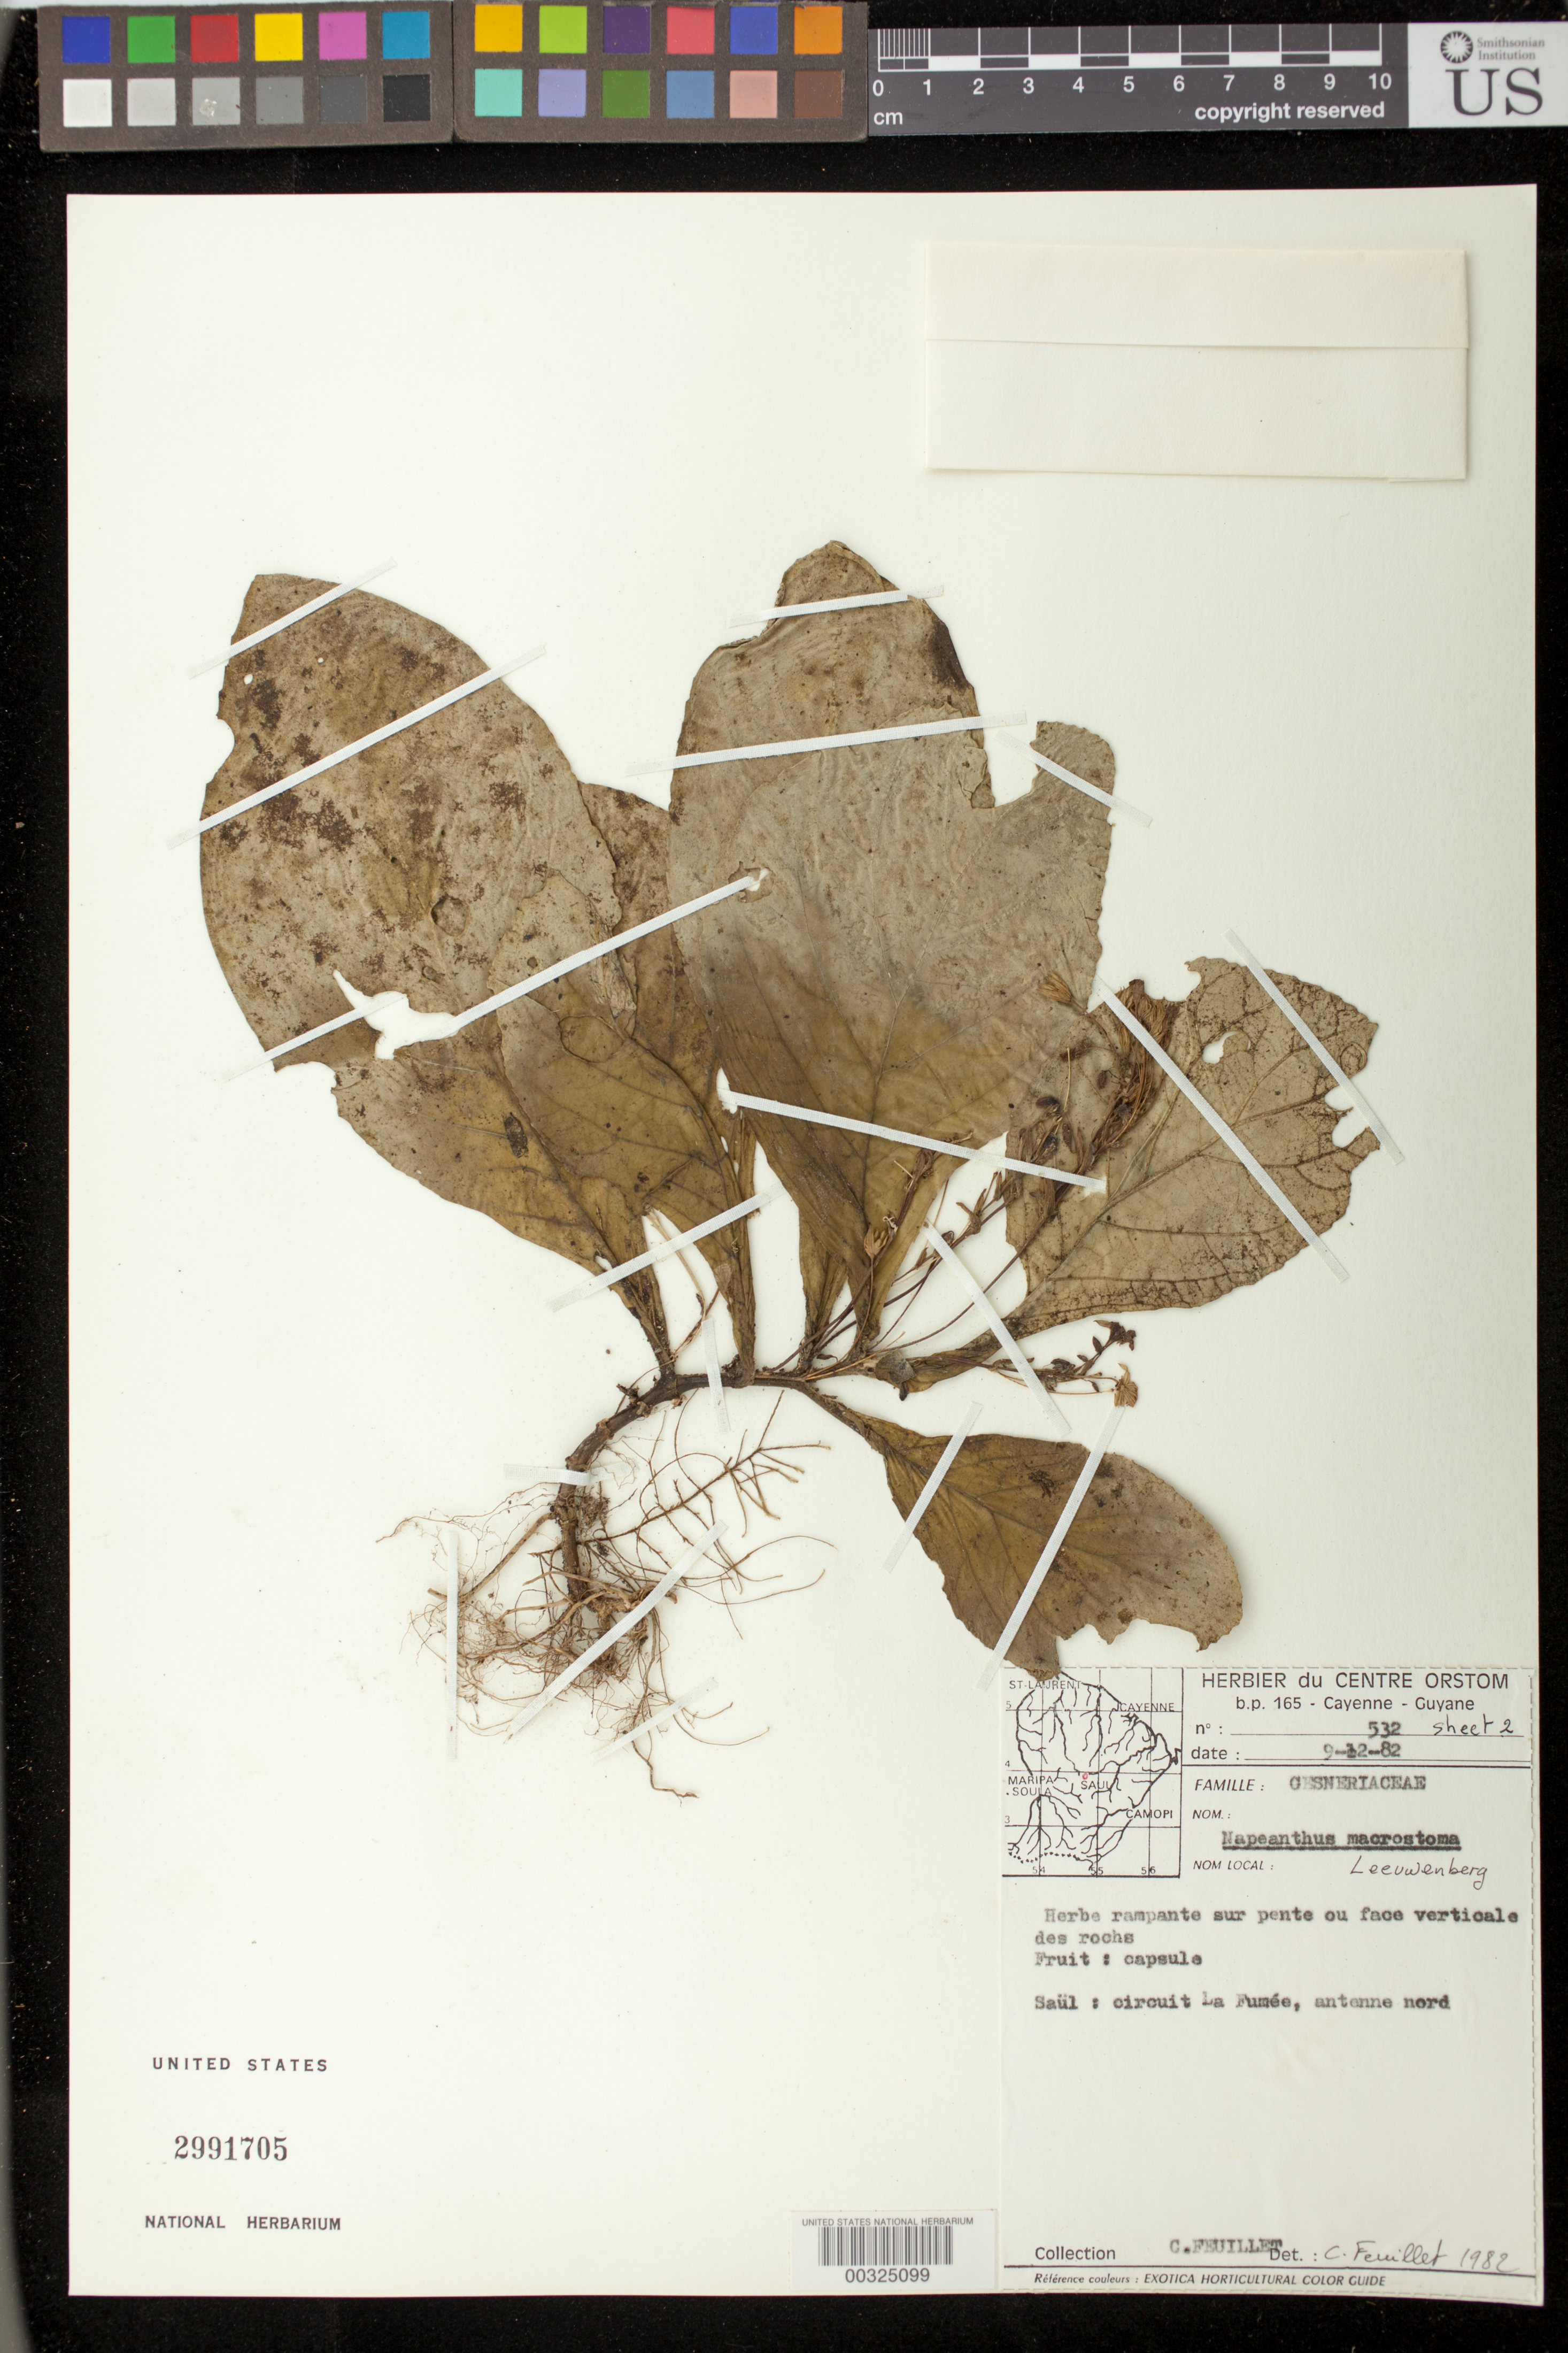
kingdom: Plantae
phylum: Tracheophyta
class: Magnoliopsida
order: Lamiales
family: Gesneriaceae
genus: Napeanthus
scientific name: Napeanthus macrostoma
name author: Leeuwenb.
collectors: C. Feuillet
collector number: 532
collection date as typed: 09 Dec 1982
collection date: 1982-12-09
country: French Guiana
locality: Saul, circuit La Fumée, Antenne Nord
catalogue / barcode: US 2991705